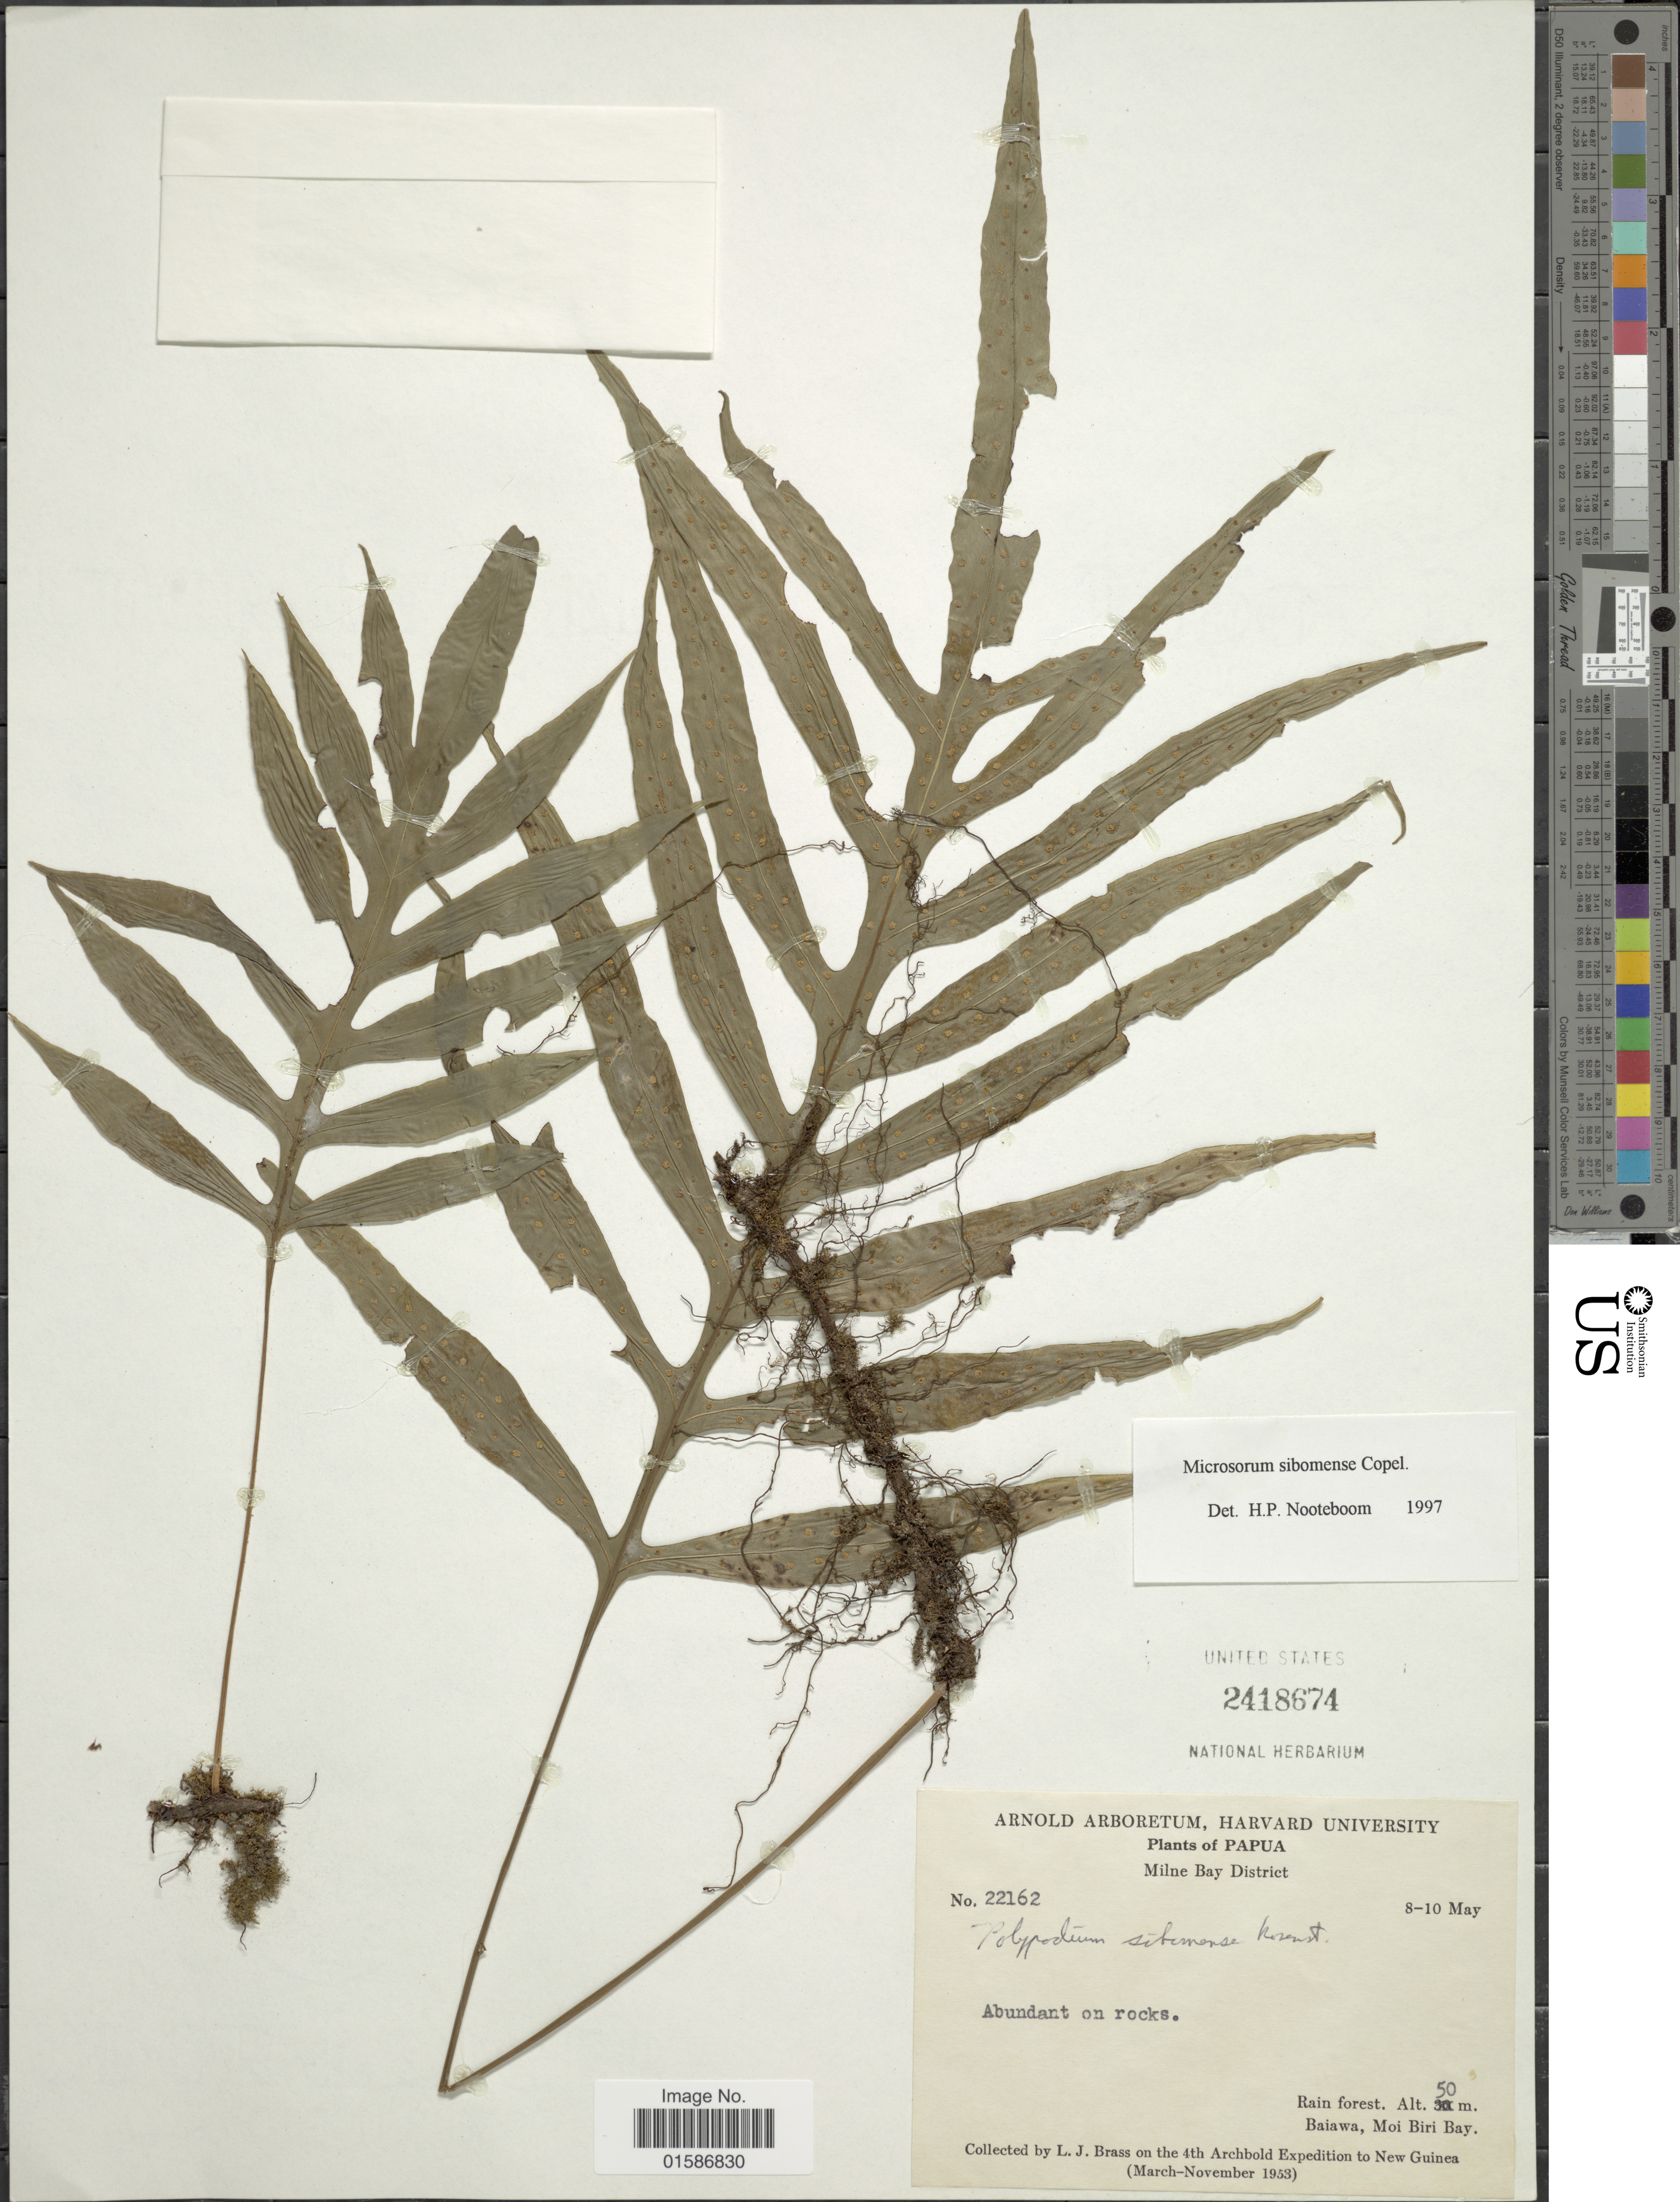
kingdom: Plantae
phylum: Tracheophyta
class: Polypodiopsida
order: Polypodiales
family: Polypodiaceae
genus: Microsorum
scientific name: Microsorum sibomense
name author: (Rosenst.) Copel.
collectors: L. J. Brass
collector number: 22162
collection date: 1953-05-08/1953-05-10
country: Papua New Guinea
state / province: Milne Bay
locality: Milne Bay District, Rain forest, Baiawa, Moi Biri Bay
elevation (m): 50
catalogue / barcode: US 2418674